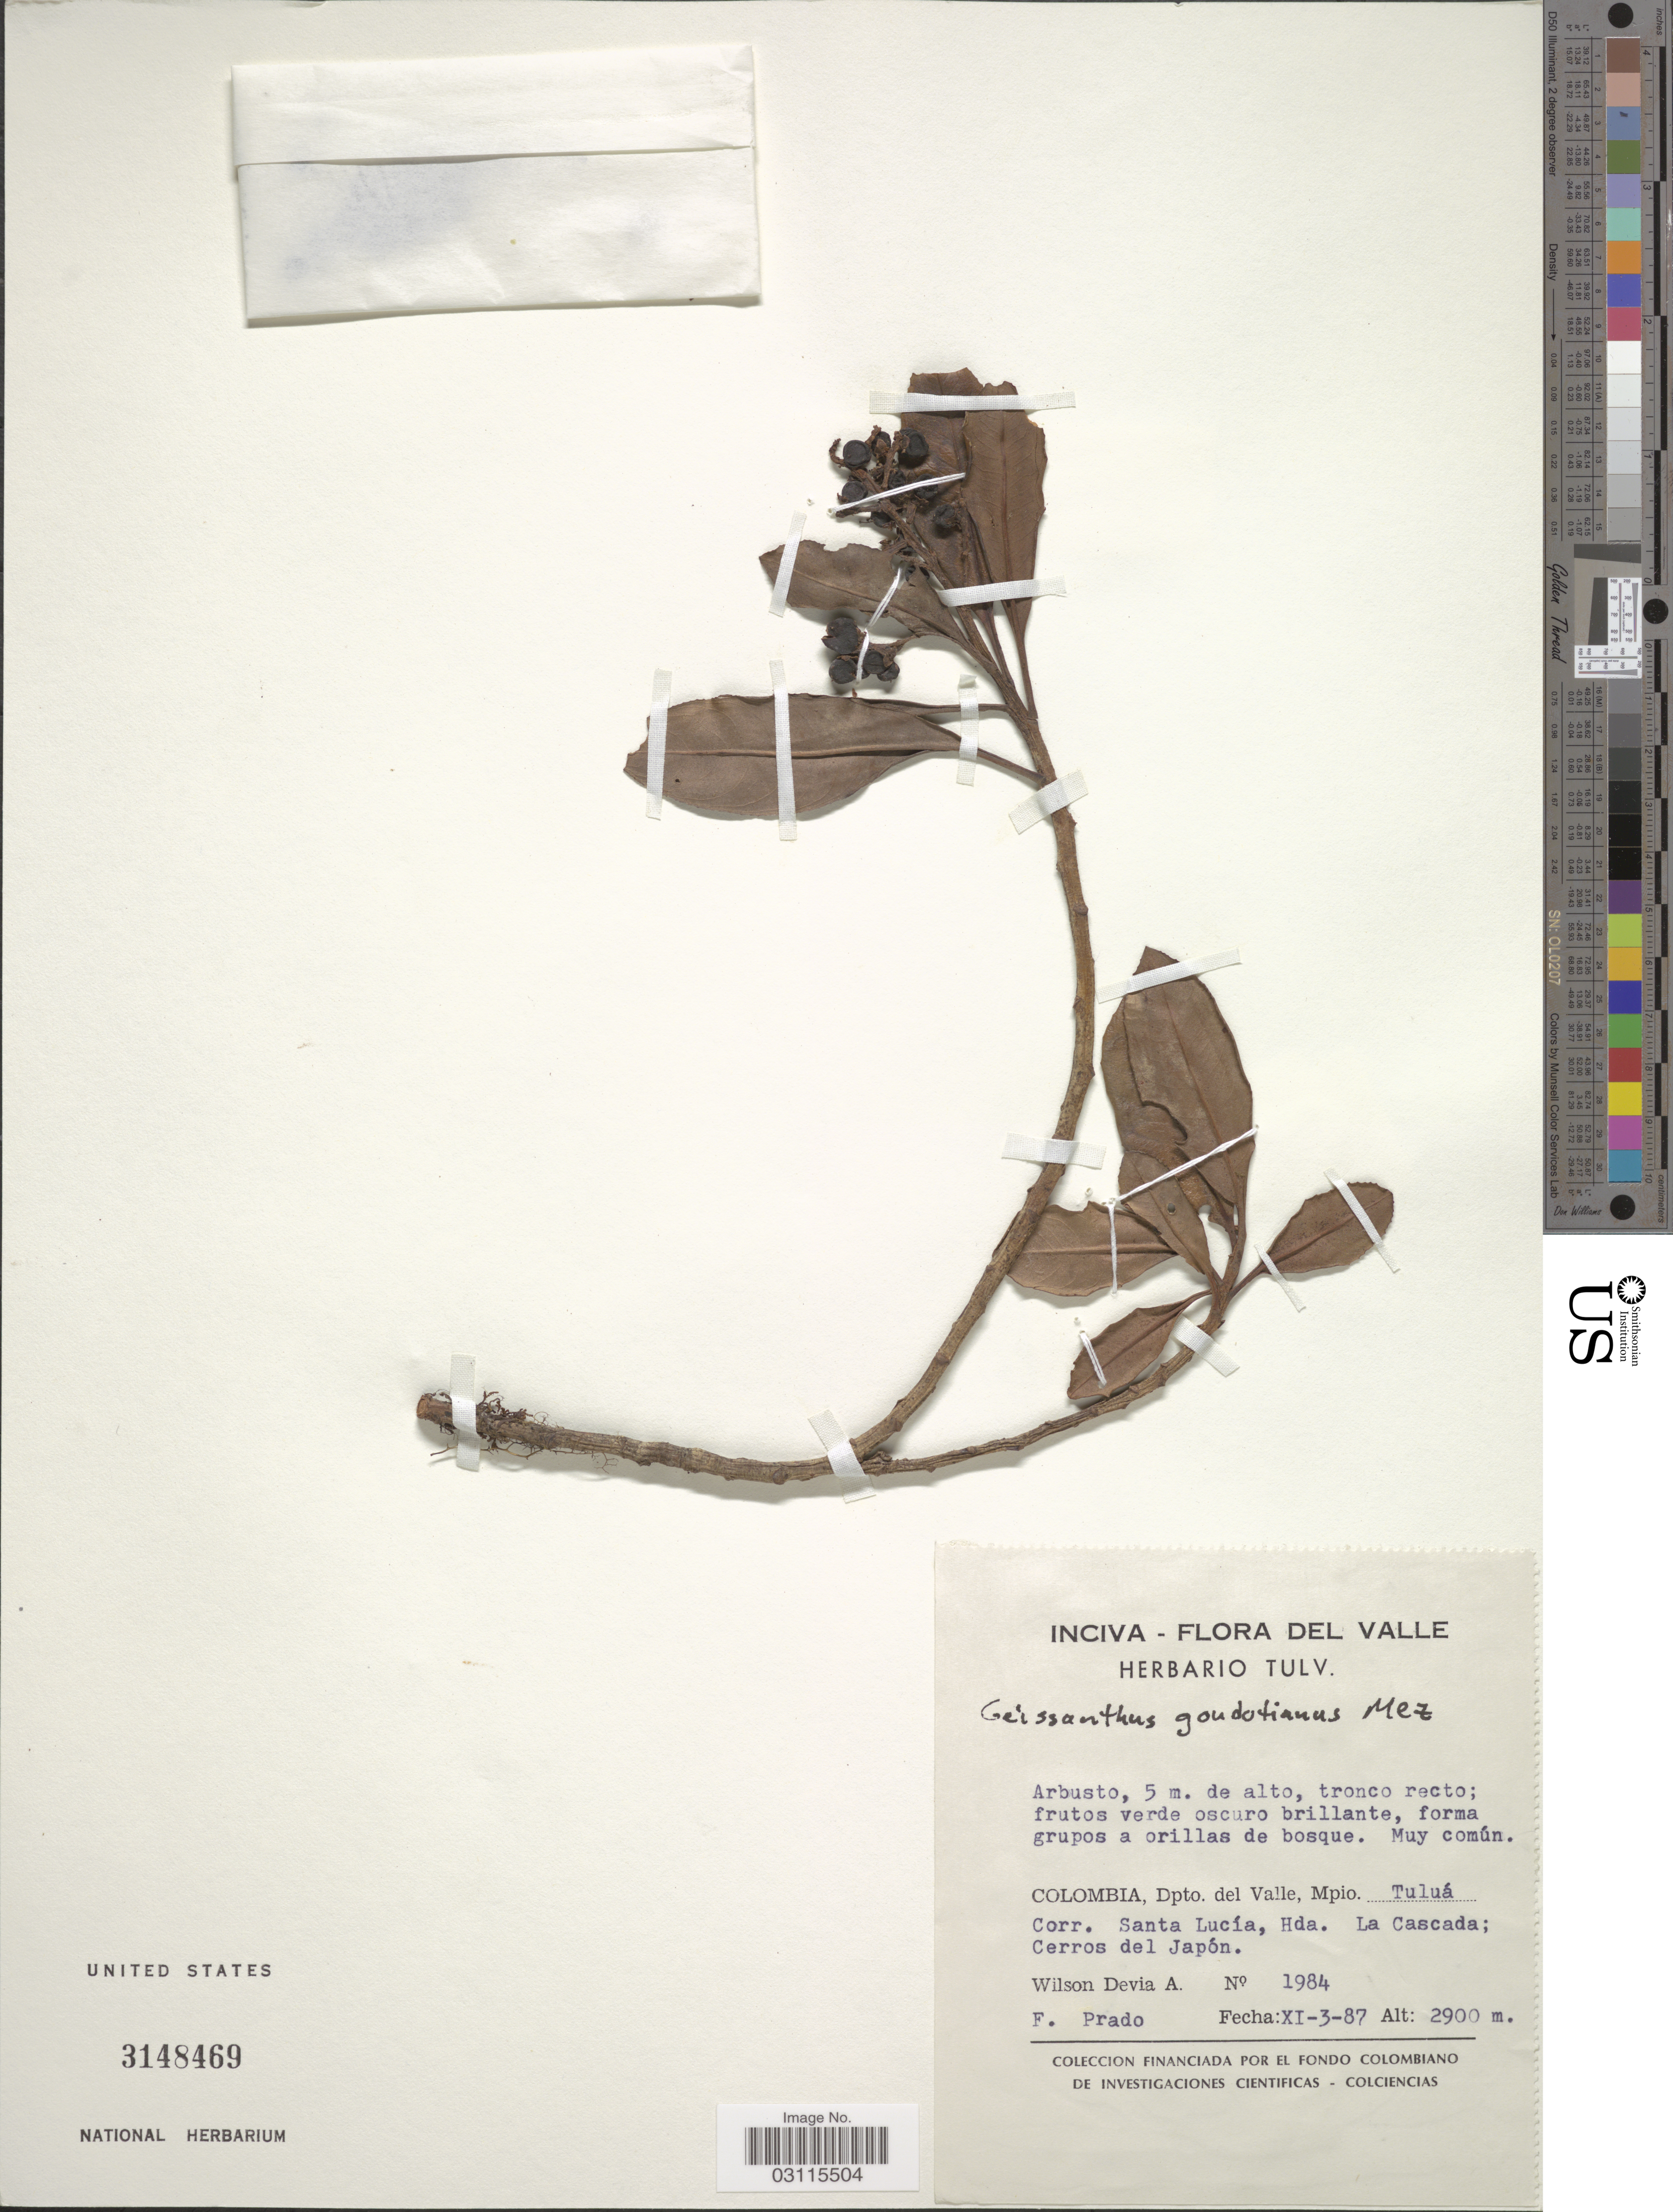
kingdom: Plantae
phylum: Tracheophyta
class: Magnoliopsida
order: Ericales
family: Primulaceae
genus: Geissanthus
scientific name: Geissanthus goudotianus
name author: Mez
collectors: W. Devia A. & F. Prado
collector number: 1984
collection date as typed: Transcribed d/m/y: 3/11/87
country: Colombia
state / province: Valle del Cauca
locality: Dpto. del Valle, Mpio. Tuluá. Corr. Santa Lucía, Hda. La Cascada; Cerros del Japón.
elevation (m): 2900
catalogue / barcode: US 3148469